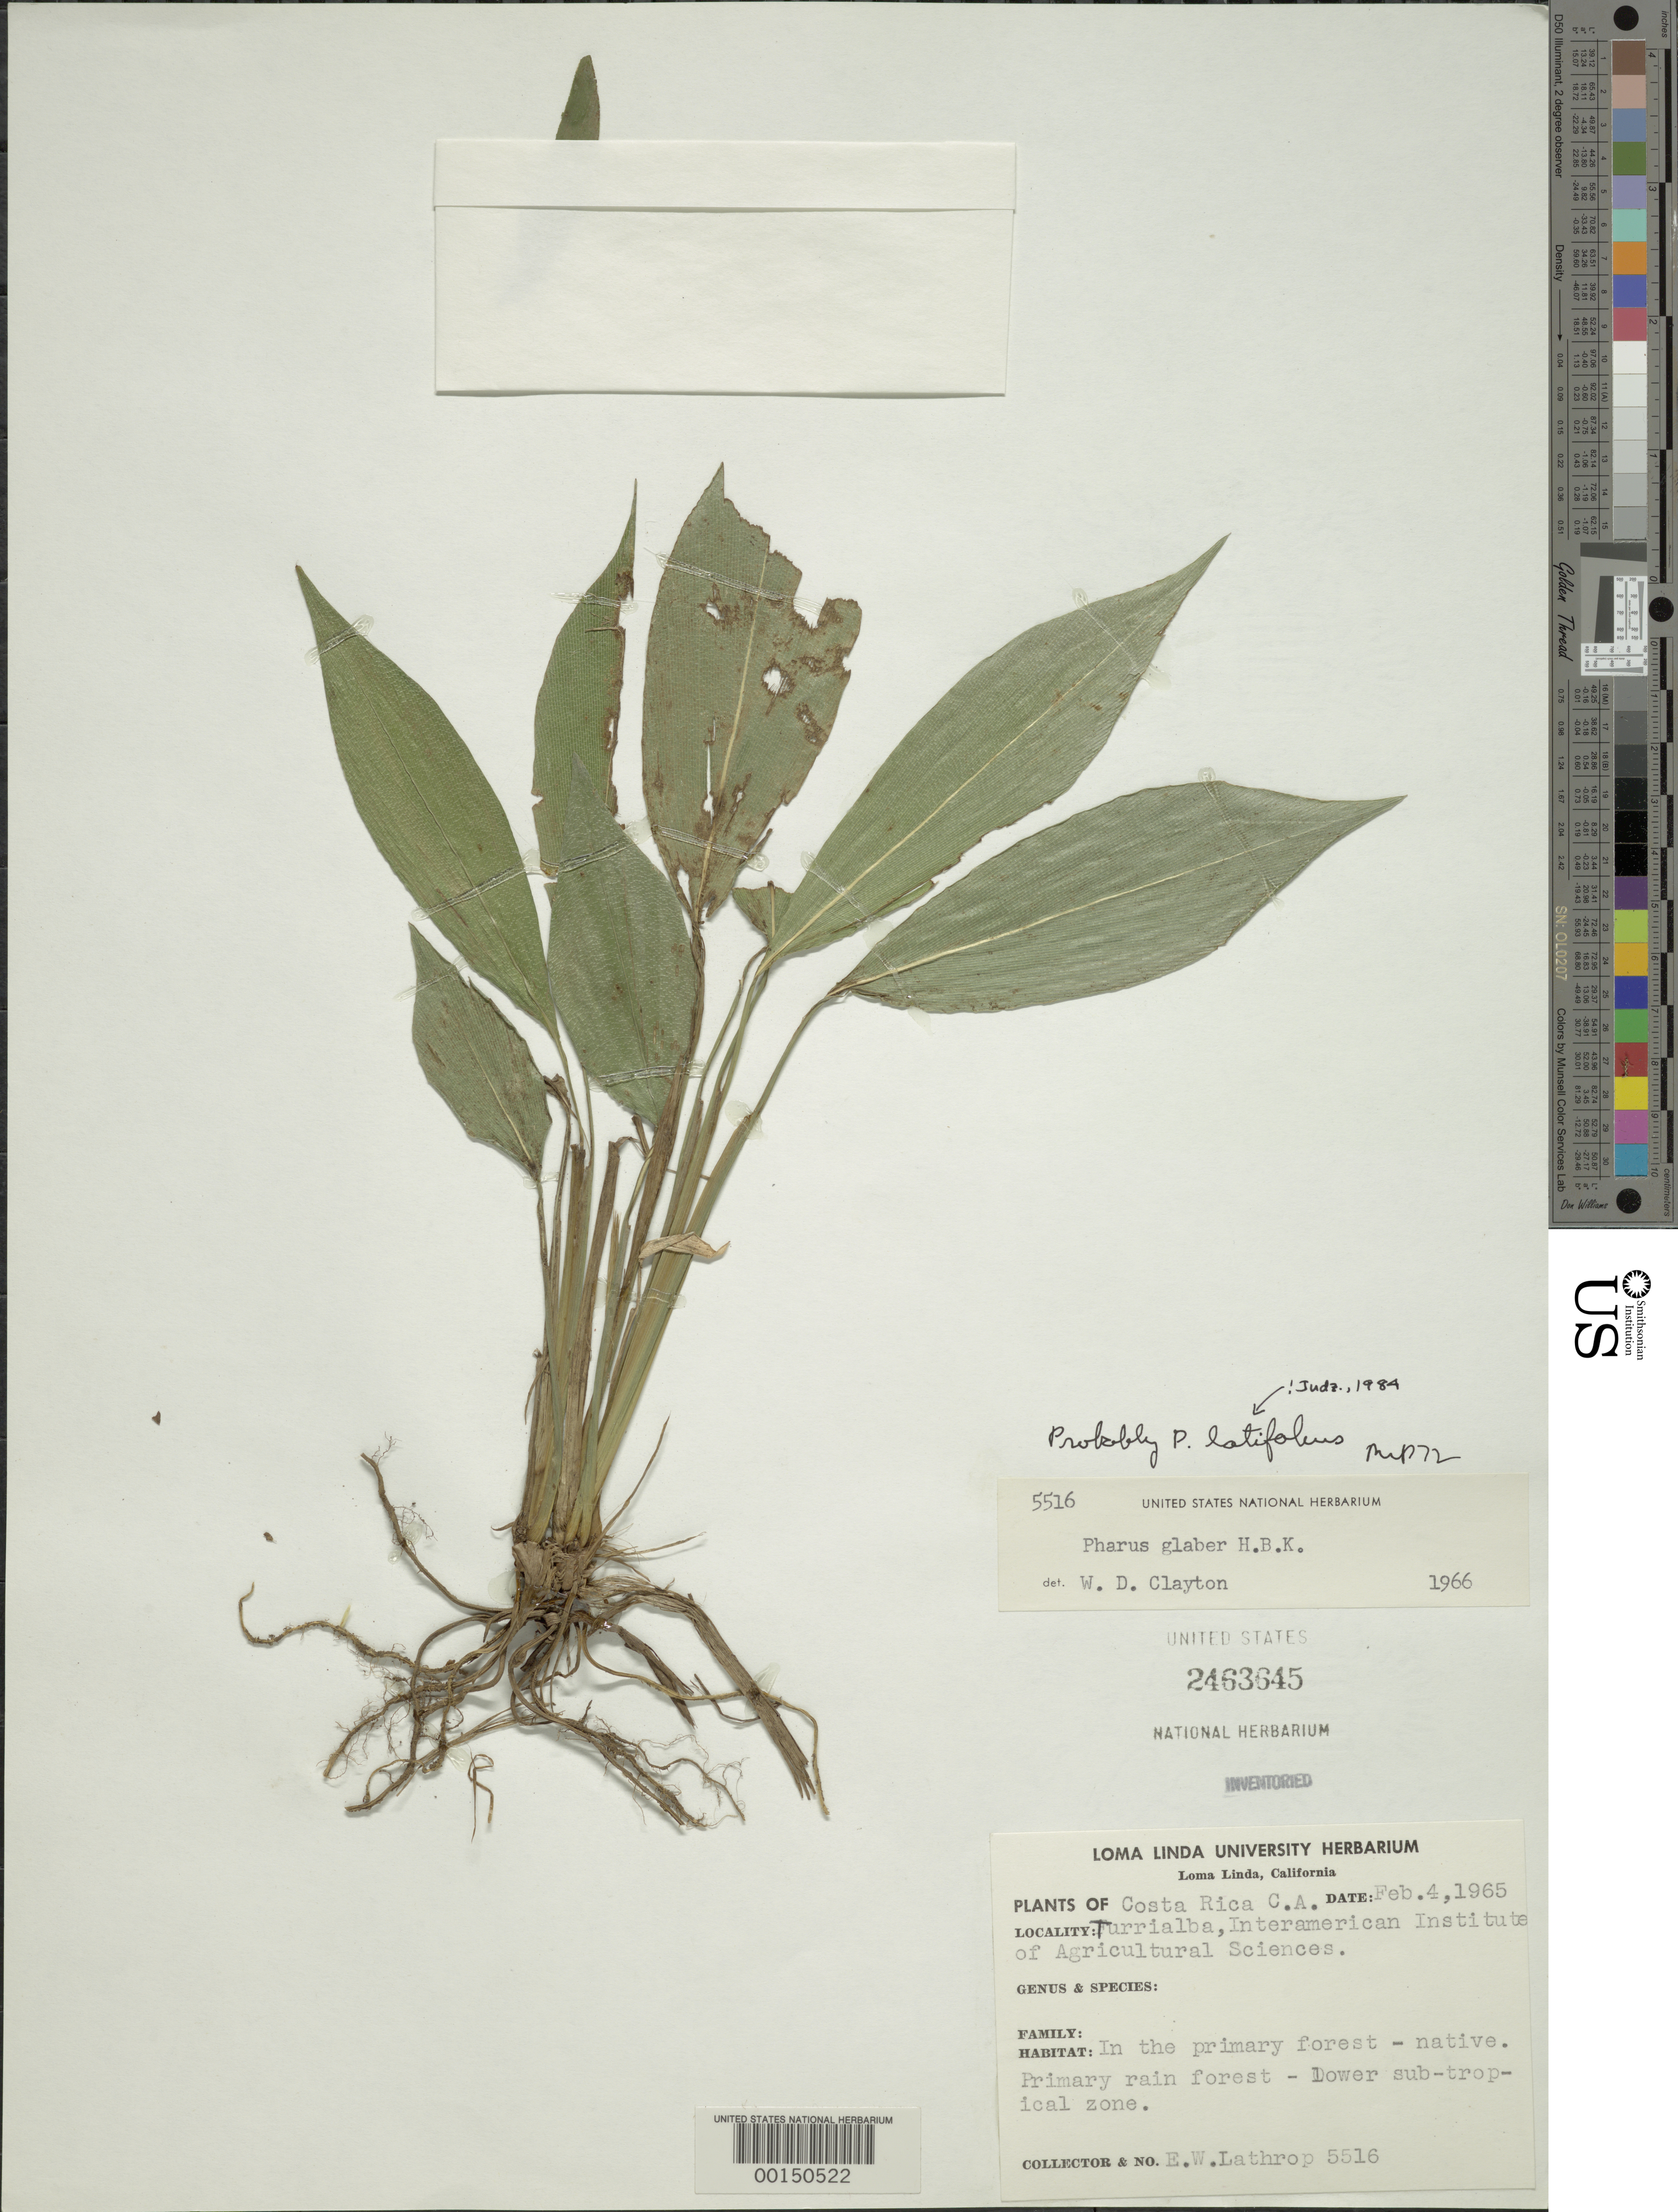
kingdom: Plantae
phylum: Tracheophyta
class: Liliopsida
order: Poales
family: Poaceae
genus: Pharus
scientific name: Pharus latifolius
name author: L.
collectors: E. W. Lathrop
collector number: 5516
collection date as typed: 04 Feb 1965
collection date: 1965-02-04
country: Costa Rica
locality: Turrialba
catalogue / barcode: US 2463645